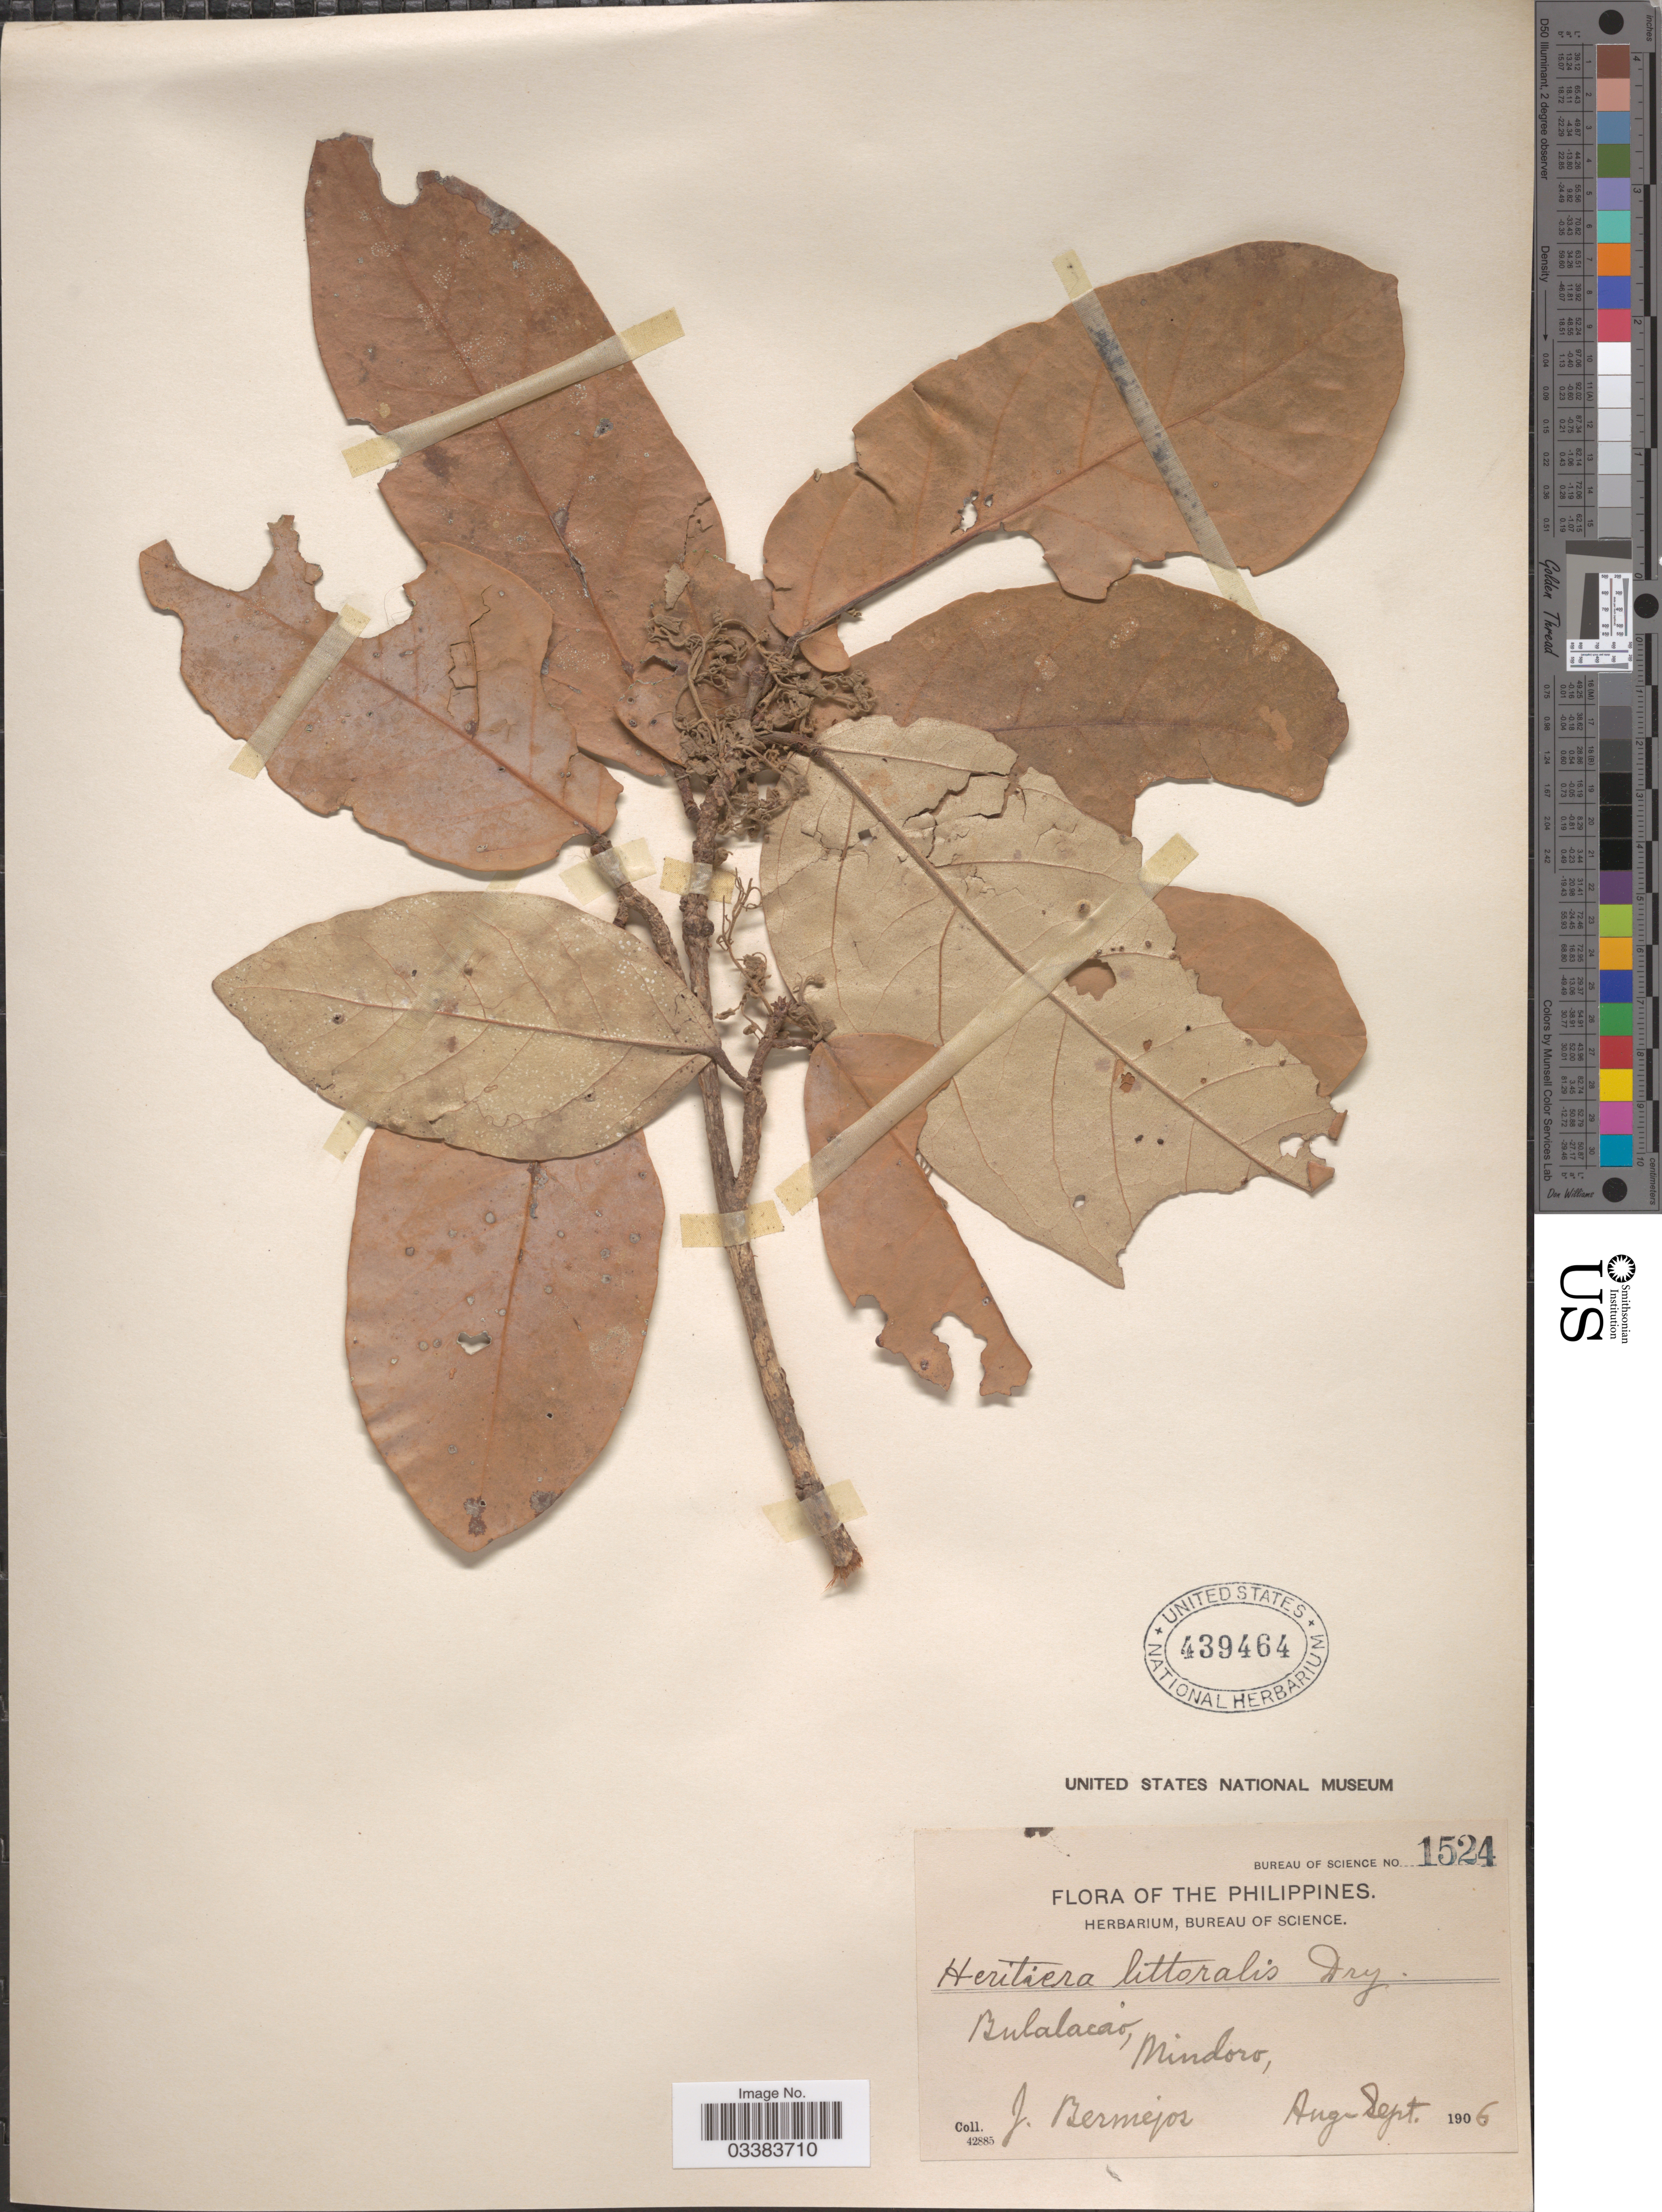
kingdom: Plantae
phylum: Tracheophyta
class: Magnoliopsida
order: Malvales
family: Malvaceae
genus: Heritiera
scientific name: Heritiera littoralis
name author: Aiton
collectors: J. Bermejos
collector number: Bureau of Science 1524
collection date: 1906-08/1906-09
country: Philippines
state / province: Mimaropa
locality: Bulalacao, Mindoro.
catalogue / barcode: US 439464